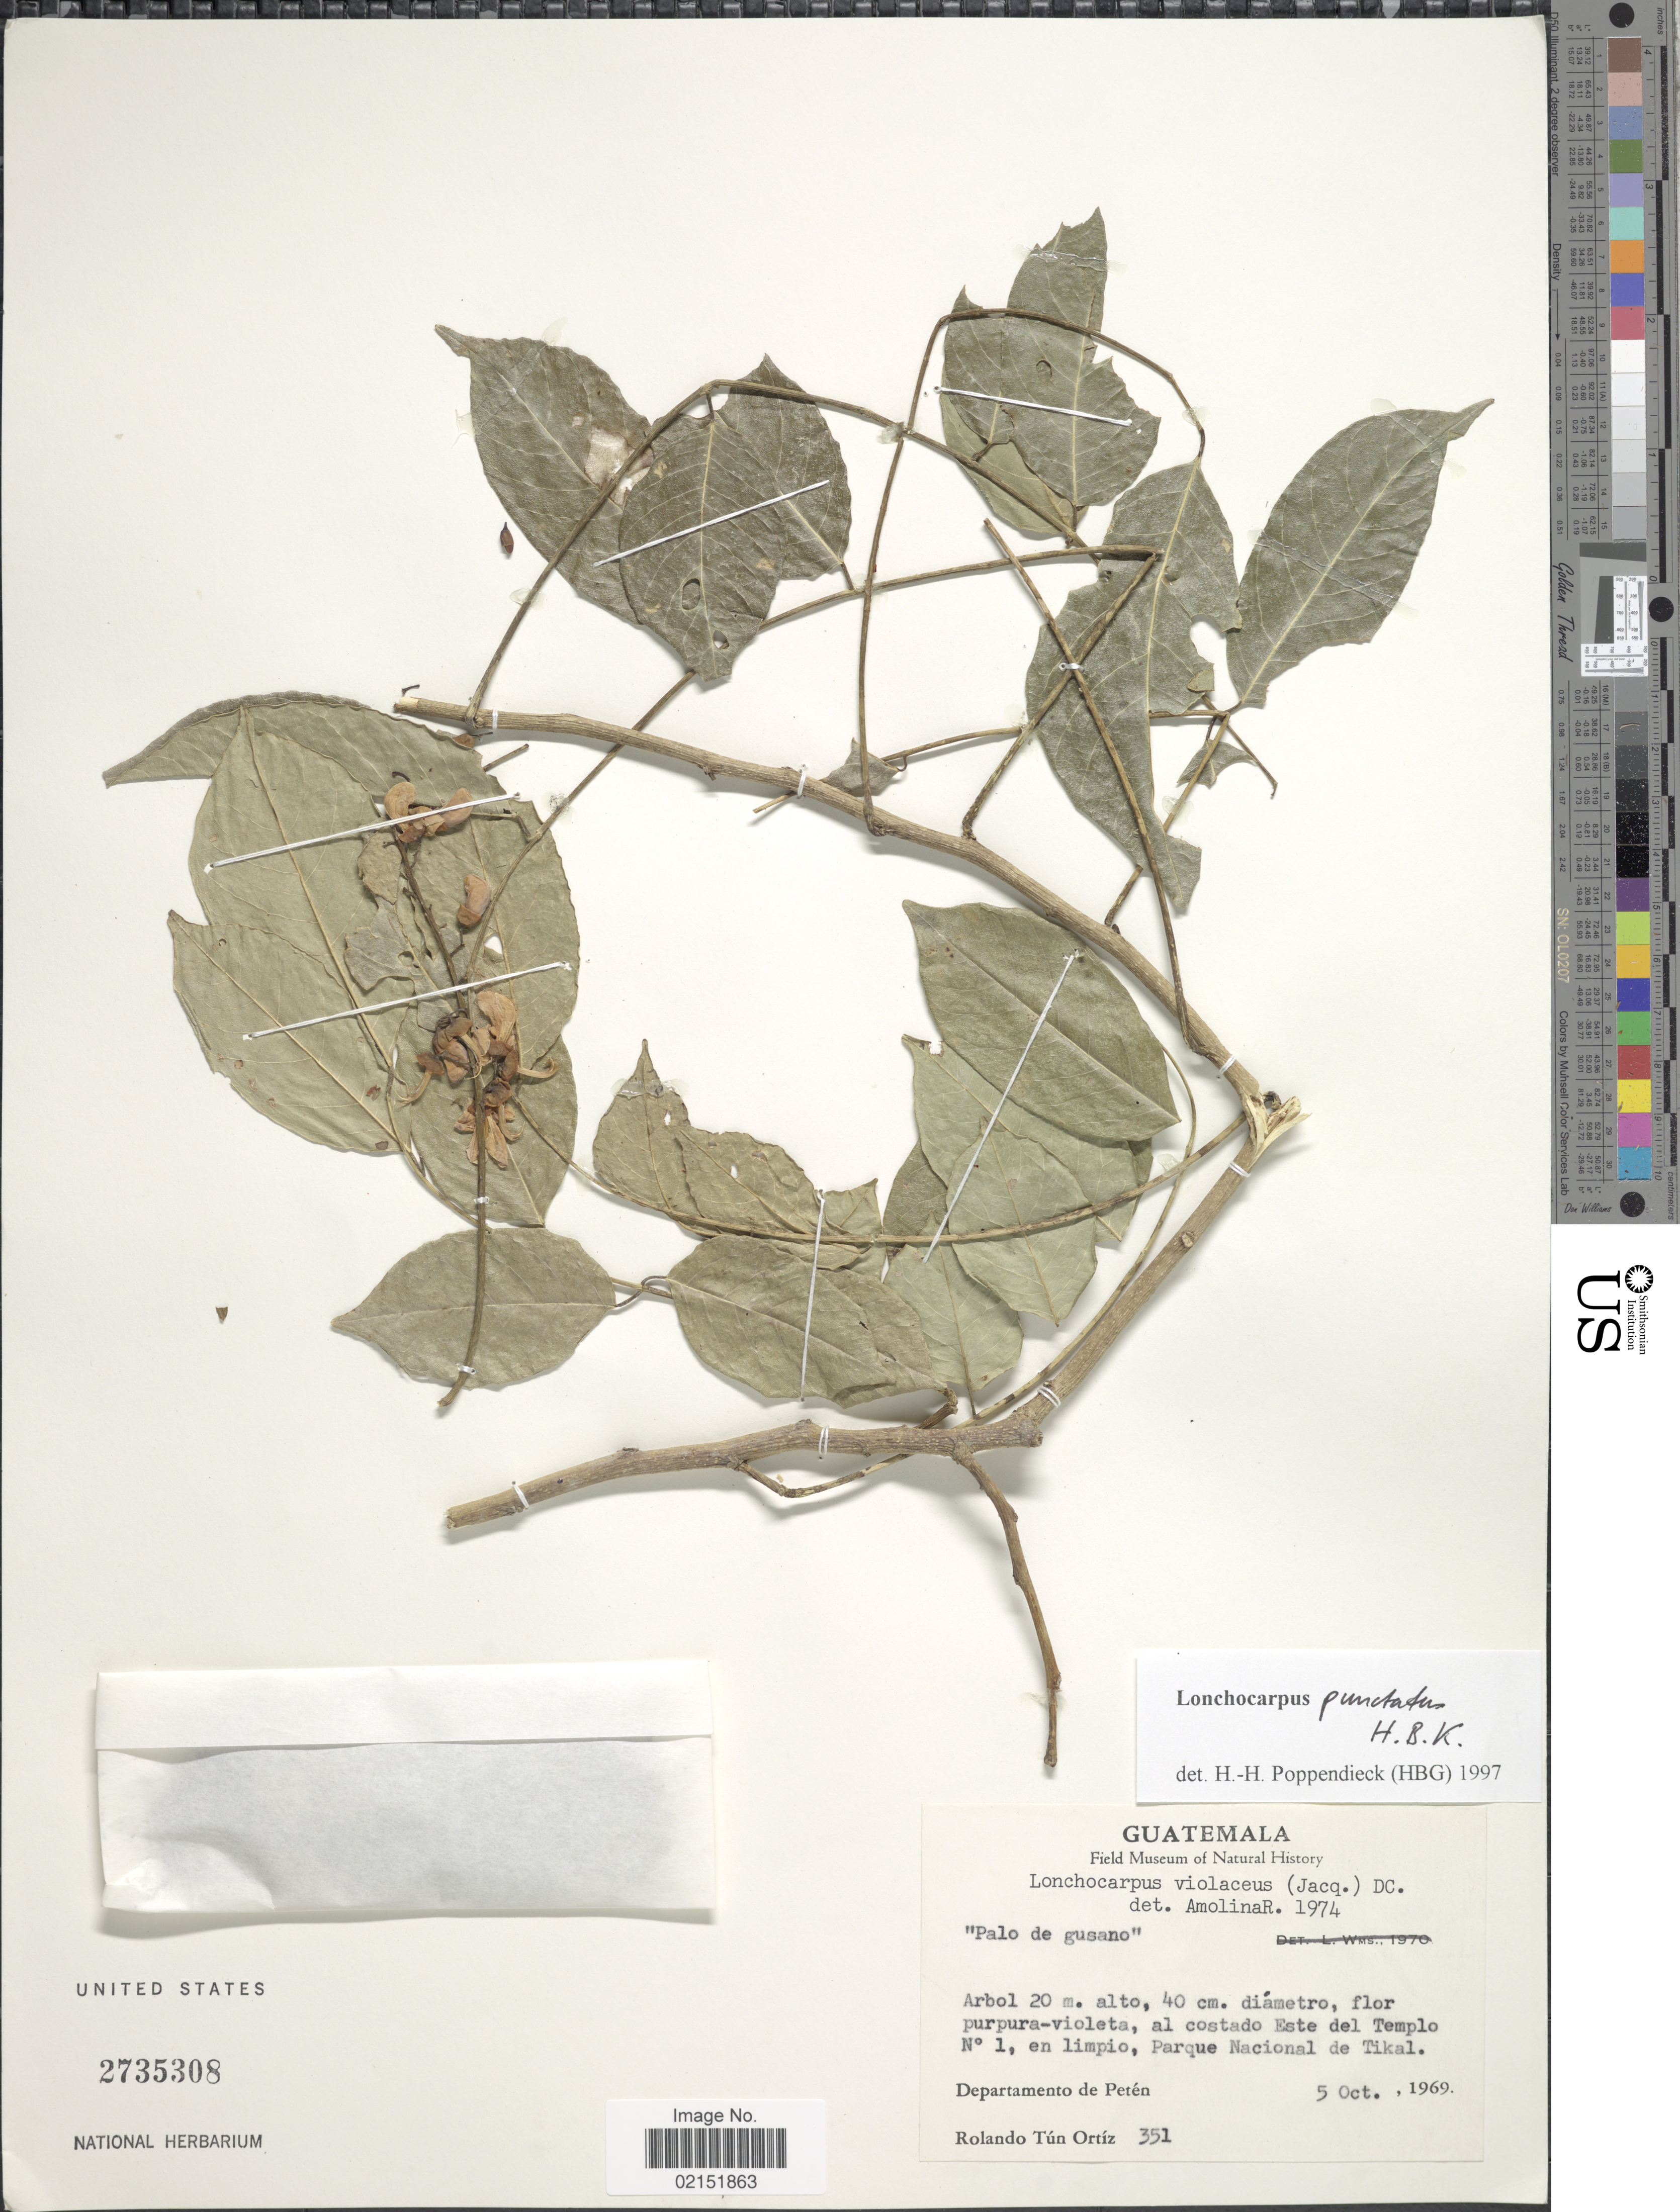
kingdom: Plantae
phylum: Tracheophyta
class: Magnoliopsida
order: Fabales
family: Fabaceae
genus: Lonchocarpus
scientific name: Lonchocarpus punctatus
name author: Kunth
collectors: R. T. Ortíz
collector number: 351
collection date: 1969-10-05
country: Guatemala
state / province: El Petén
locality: Al costado Este del Tempo N°1, en limpio, Parque Nacional de Tikal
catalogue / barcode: US 2735308